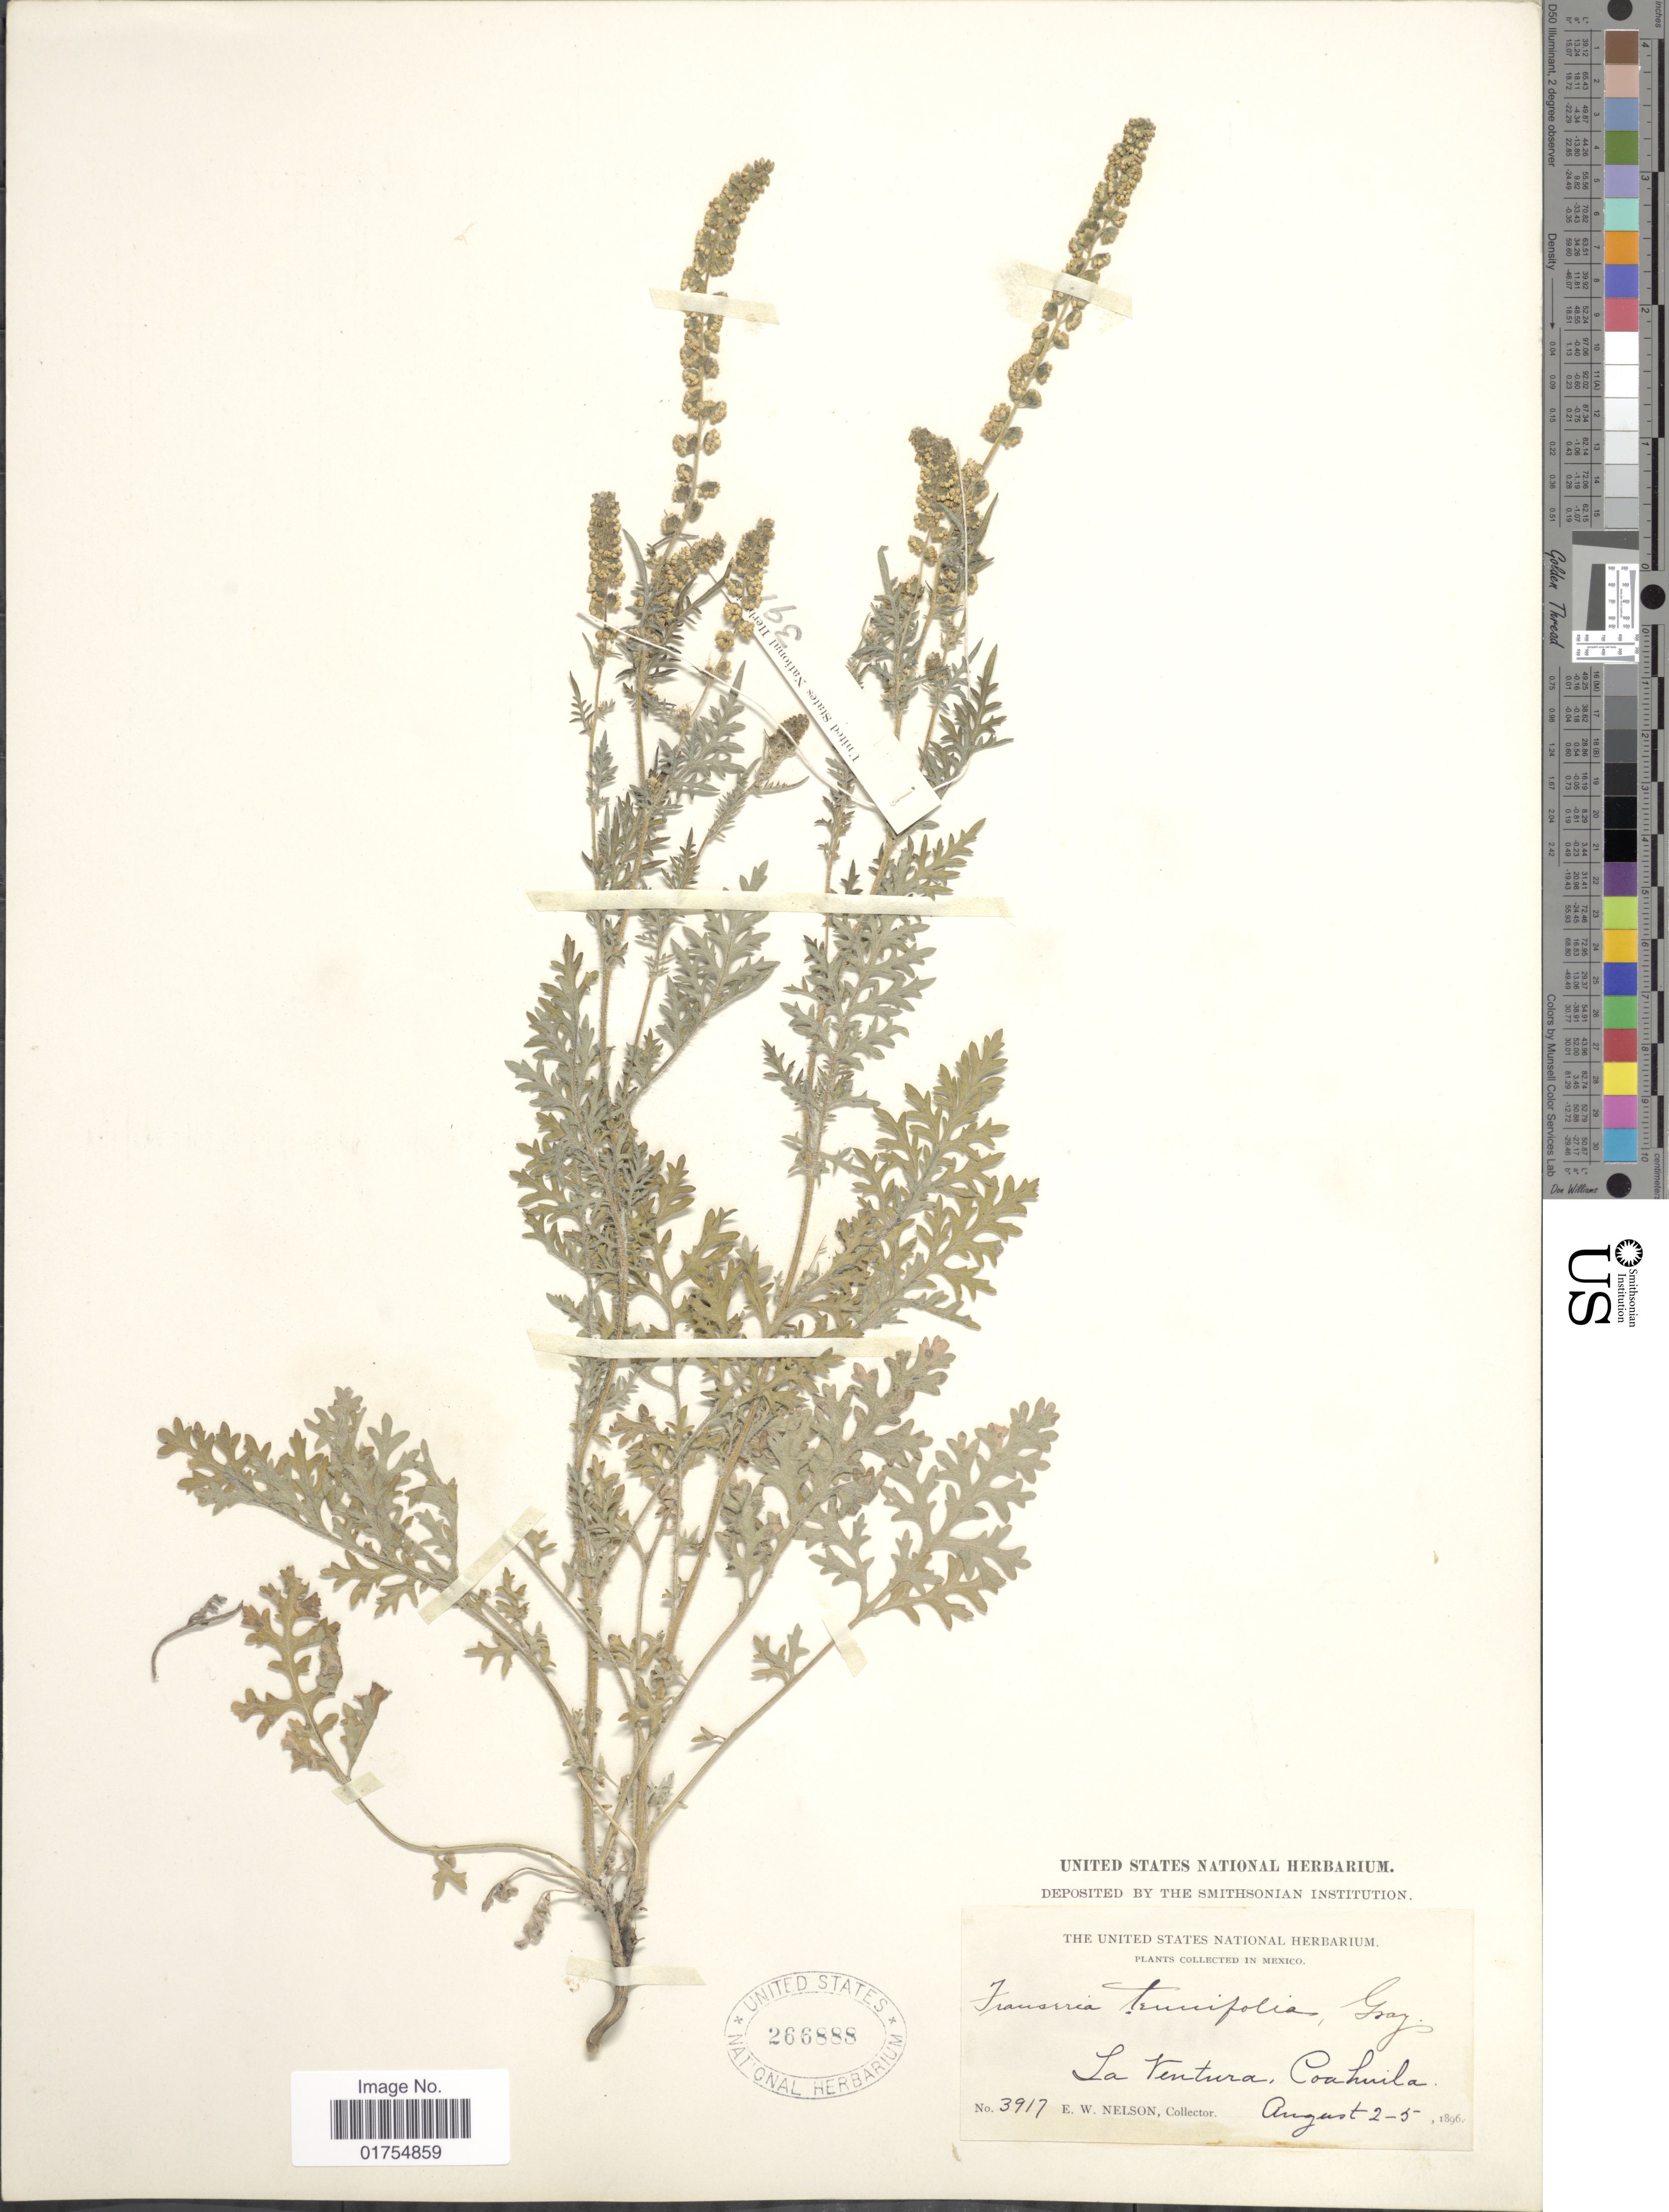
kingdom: Plantae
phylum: Tracheophyta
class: Magnoliopsida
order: Asterales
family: Asteraceae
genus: Franseria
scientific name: Franseria confertiflora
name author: (DC.) Rydb.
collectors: E. W. Nelson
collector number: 3917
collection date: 1896-08-02/1896-08-05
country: Mexico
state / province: Coahuila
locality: La Ventura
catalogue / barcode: US 266888